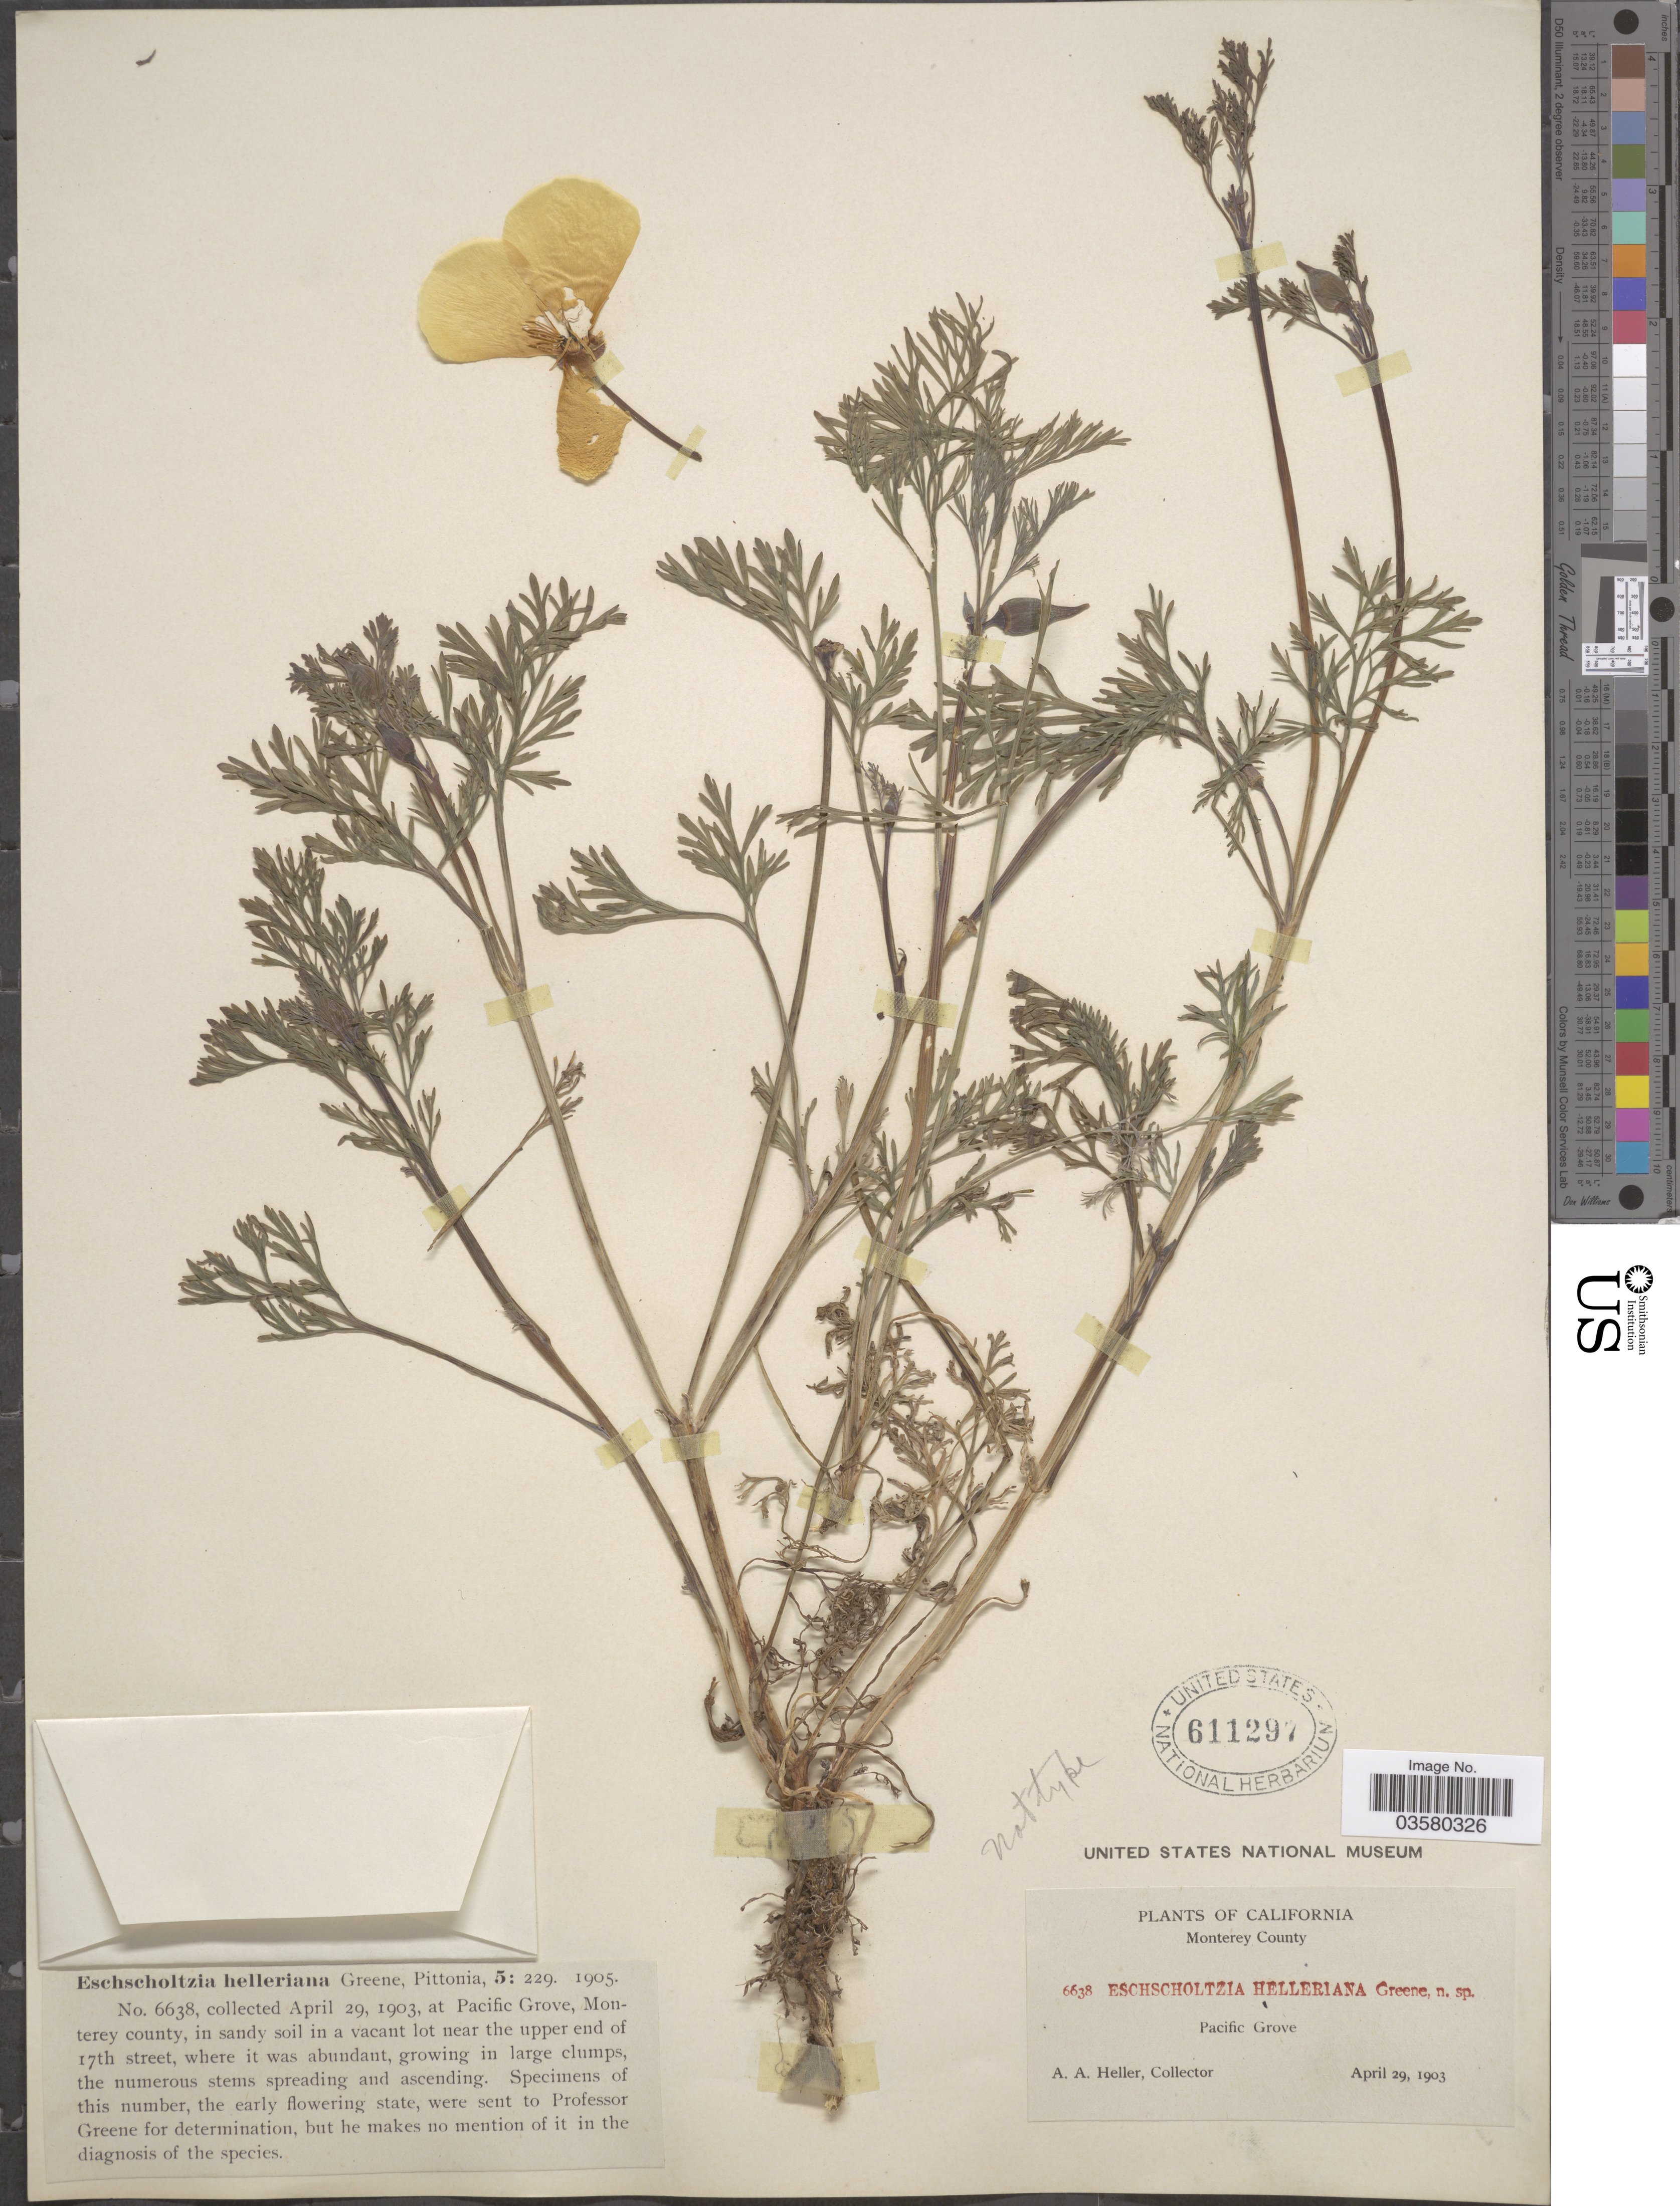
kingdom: Plantae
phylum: Tracheophyta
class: Magnoliopsida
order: Ranunculales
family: Papaveraceae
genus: Eschscholzia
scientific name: Eschscholzia californica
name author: Cham.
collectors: A. A. Heller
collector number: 6638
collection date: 1903-04-29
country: United States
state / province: California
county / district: Monterey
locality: At Pacific Grove, Monterey county, in sandy soil in a vacant lot near the upper end of 17th street.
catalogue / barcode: US 611297